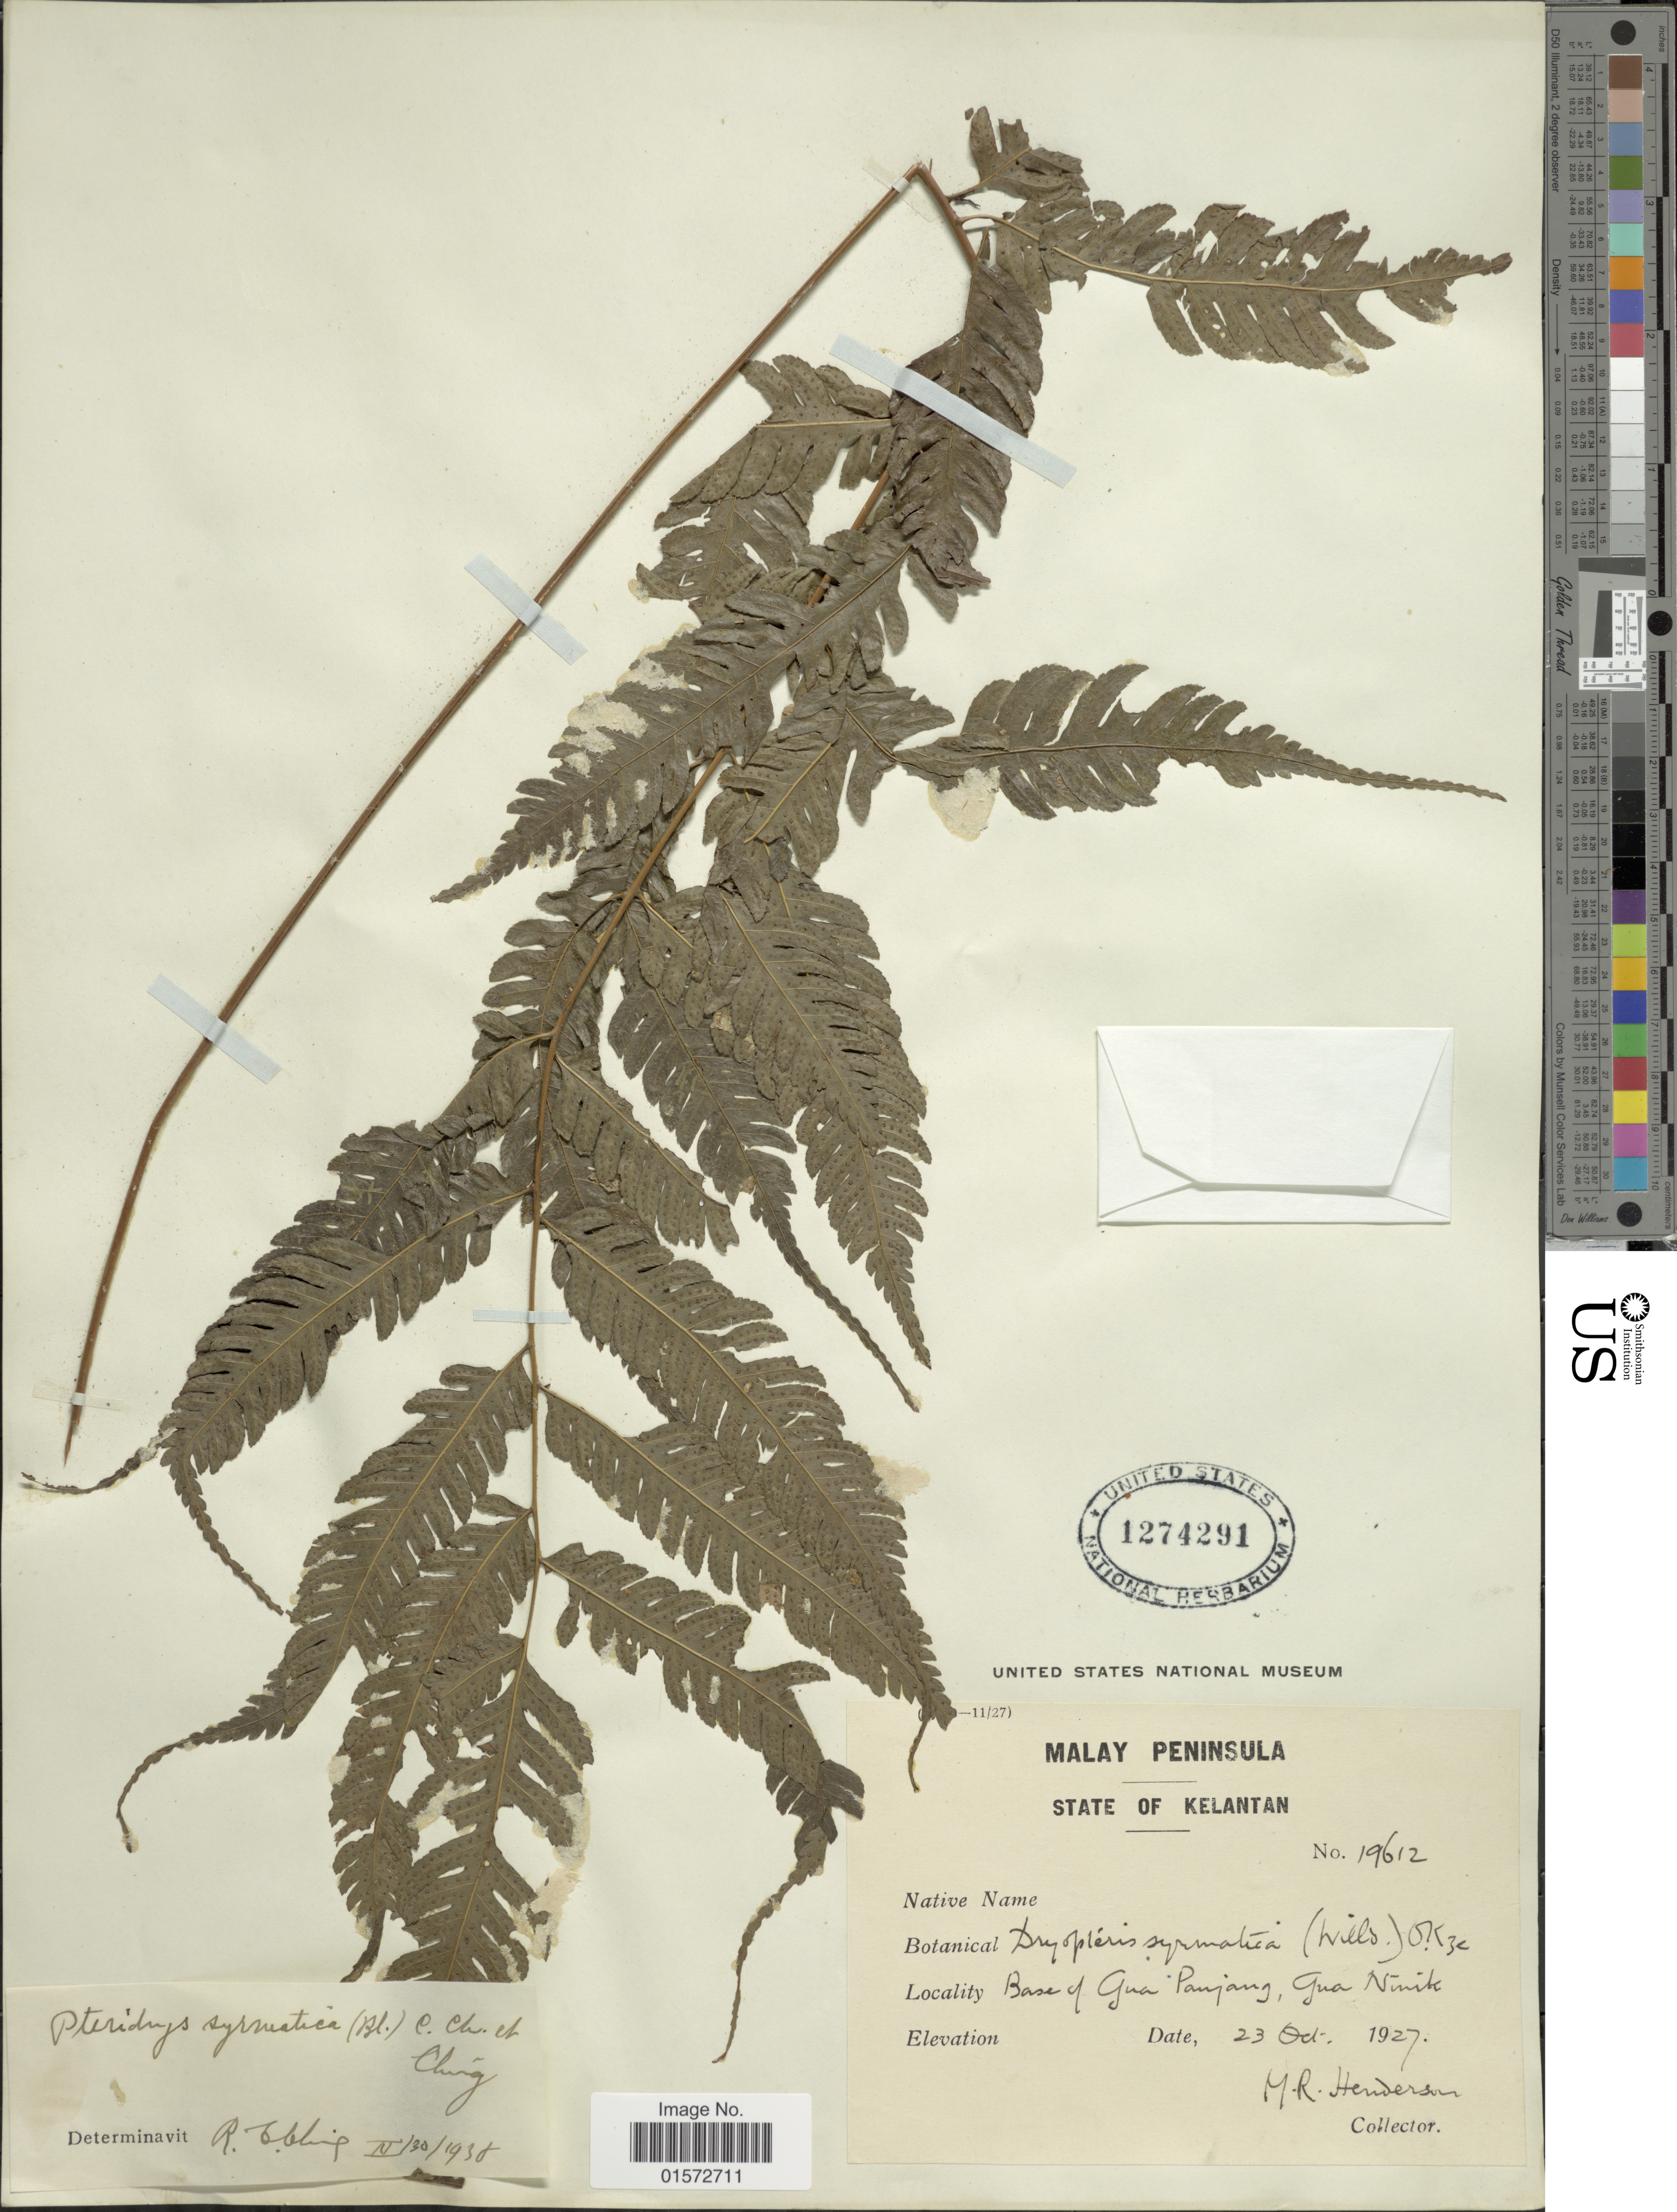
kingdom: Plantae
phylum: Tracheophyta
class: Polypodiopsida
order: Polypodiales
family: Tectariaceae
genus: Pteridrys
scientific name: Pteridrys syrmatica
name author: (Willd.) C. Chr. & Ching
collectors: M. Henderson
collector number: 19612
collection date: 1927-10-23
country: Malaysia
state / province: Kelantan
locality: Malay Peninsula. State of Kelantan. Base of Gua Panjangm Gua Nimik [interpreted]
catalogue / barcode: US 1274291